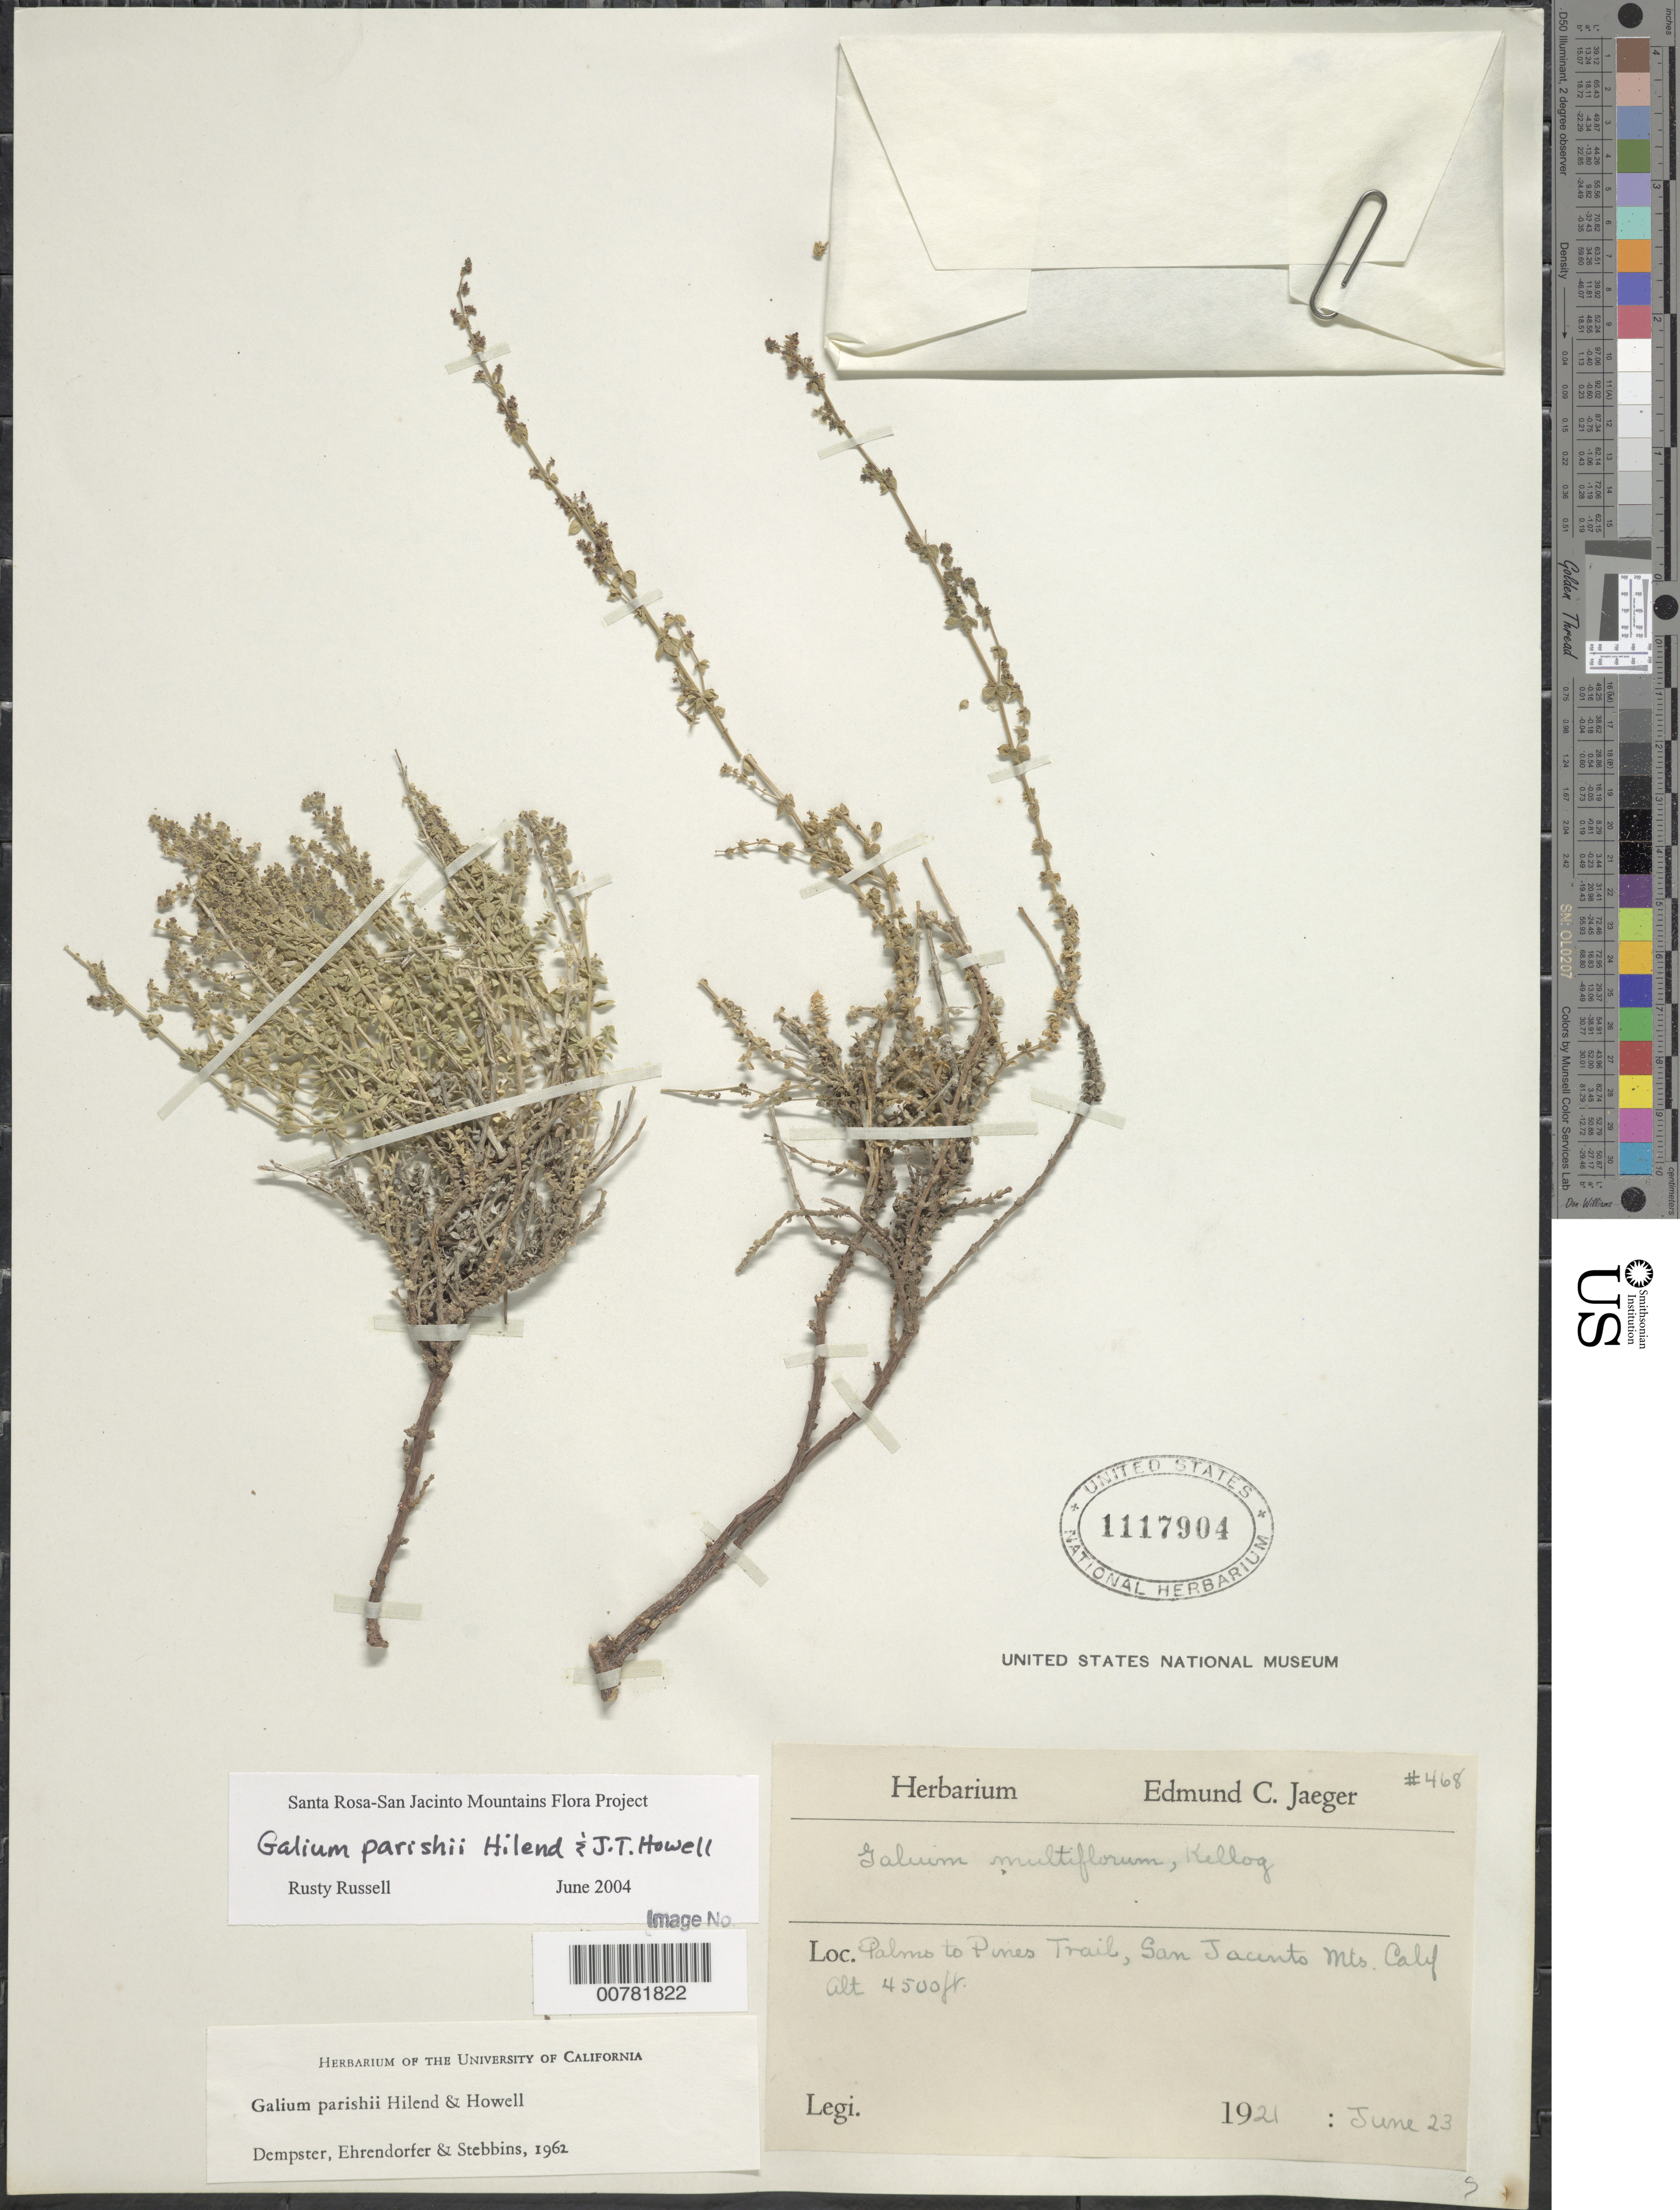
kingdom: Plantae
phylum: Tracheophyta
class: Magnoliopsida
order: Gentianales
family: Rubiaceae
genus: Galium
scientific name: Galium parishii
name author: Hilend & J.T. Howell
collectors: ex herb. E.C. Jaeger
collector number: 468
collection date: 1921-06-23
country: United States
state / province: California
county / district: Riverside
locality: Palms to Pines Trail, San Jacinto Mts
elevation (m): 1372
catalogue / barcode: US 1117904